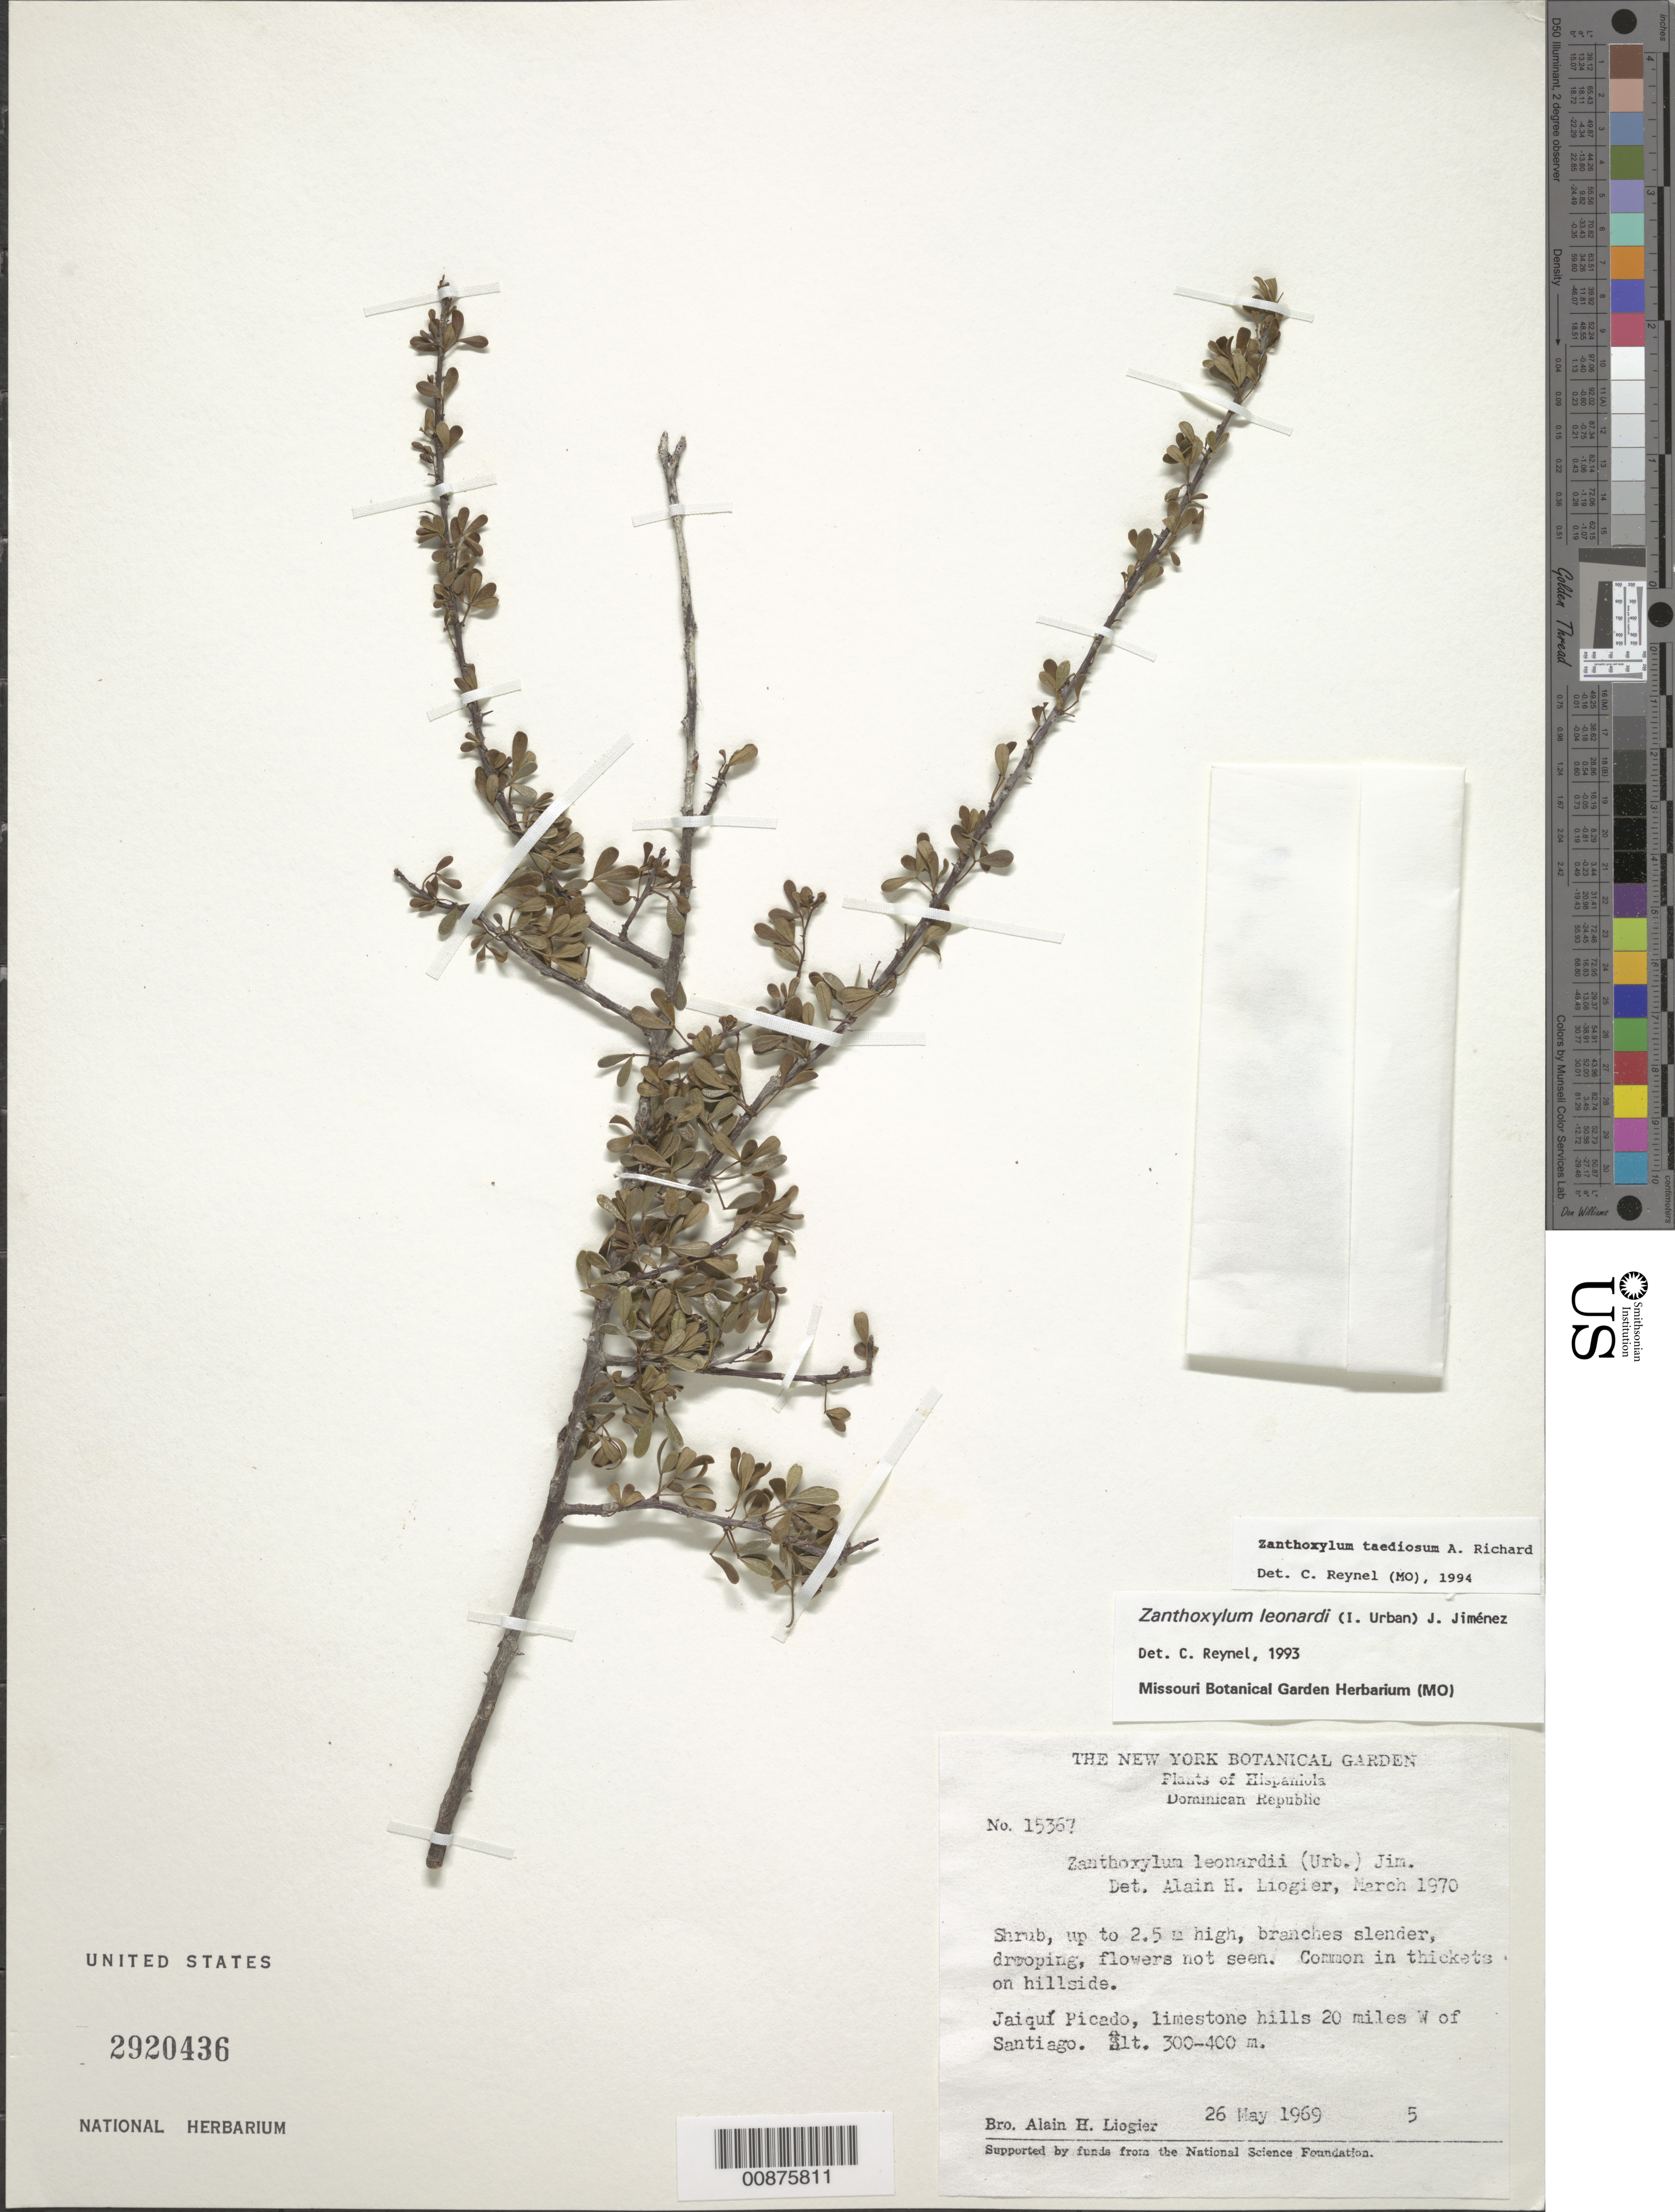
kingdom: Plantae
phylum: Tracheophyta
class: Magnoliopsida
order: Sapindales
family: Rutaceae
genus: Zanthoxylum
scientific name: Zanthoxylum taediosum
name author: A. Rich.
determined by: Reynel, Carlos A., (MO), Missouri Botanical Garden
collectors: A. H. Liogier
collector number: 15367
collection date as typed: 26 May 1969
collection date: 1969-05-26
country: Dominican Republic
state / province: Santiago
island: Hispaniola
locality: Jaiquí Picado, 20 miles W of Santiago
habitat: In thickets on hillside of limestone hills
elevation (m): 300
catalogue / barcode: US 2920436